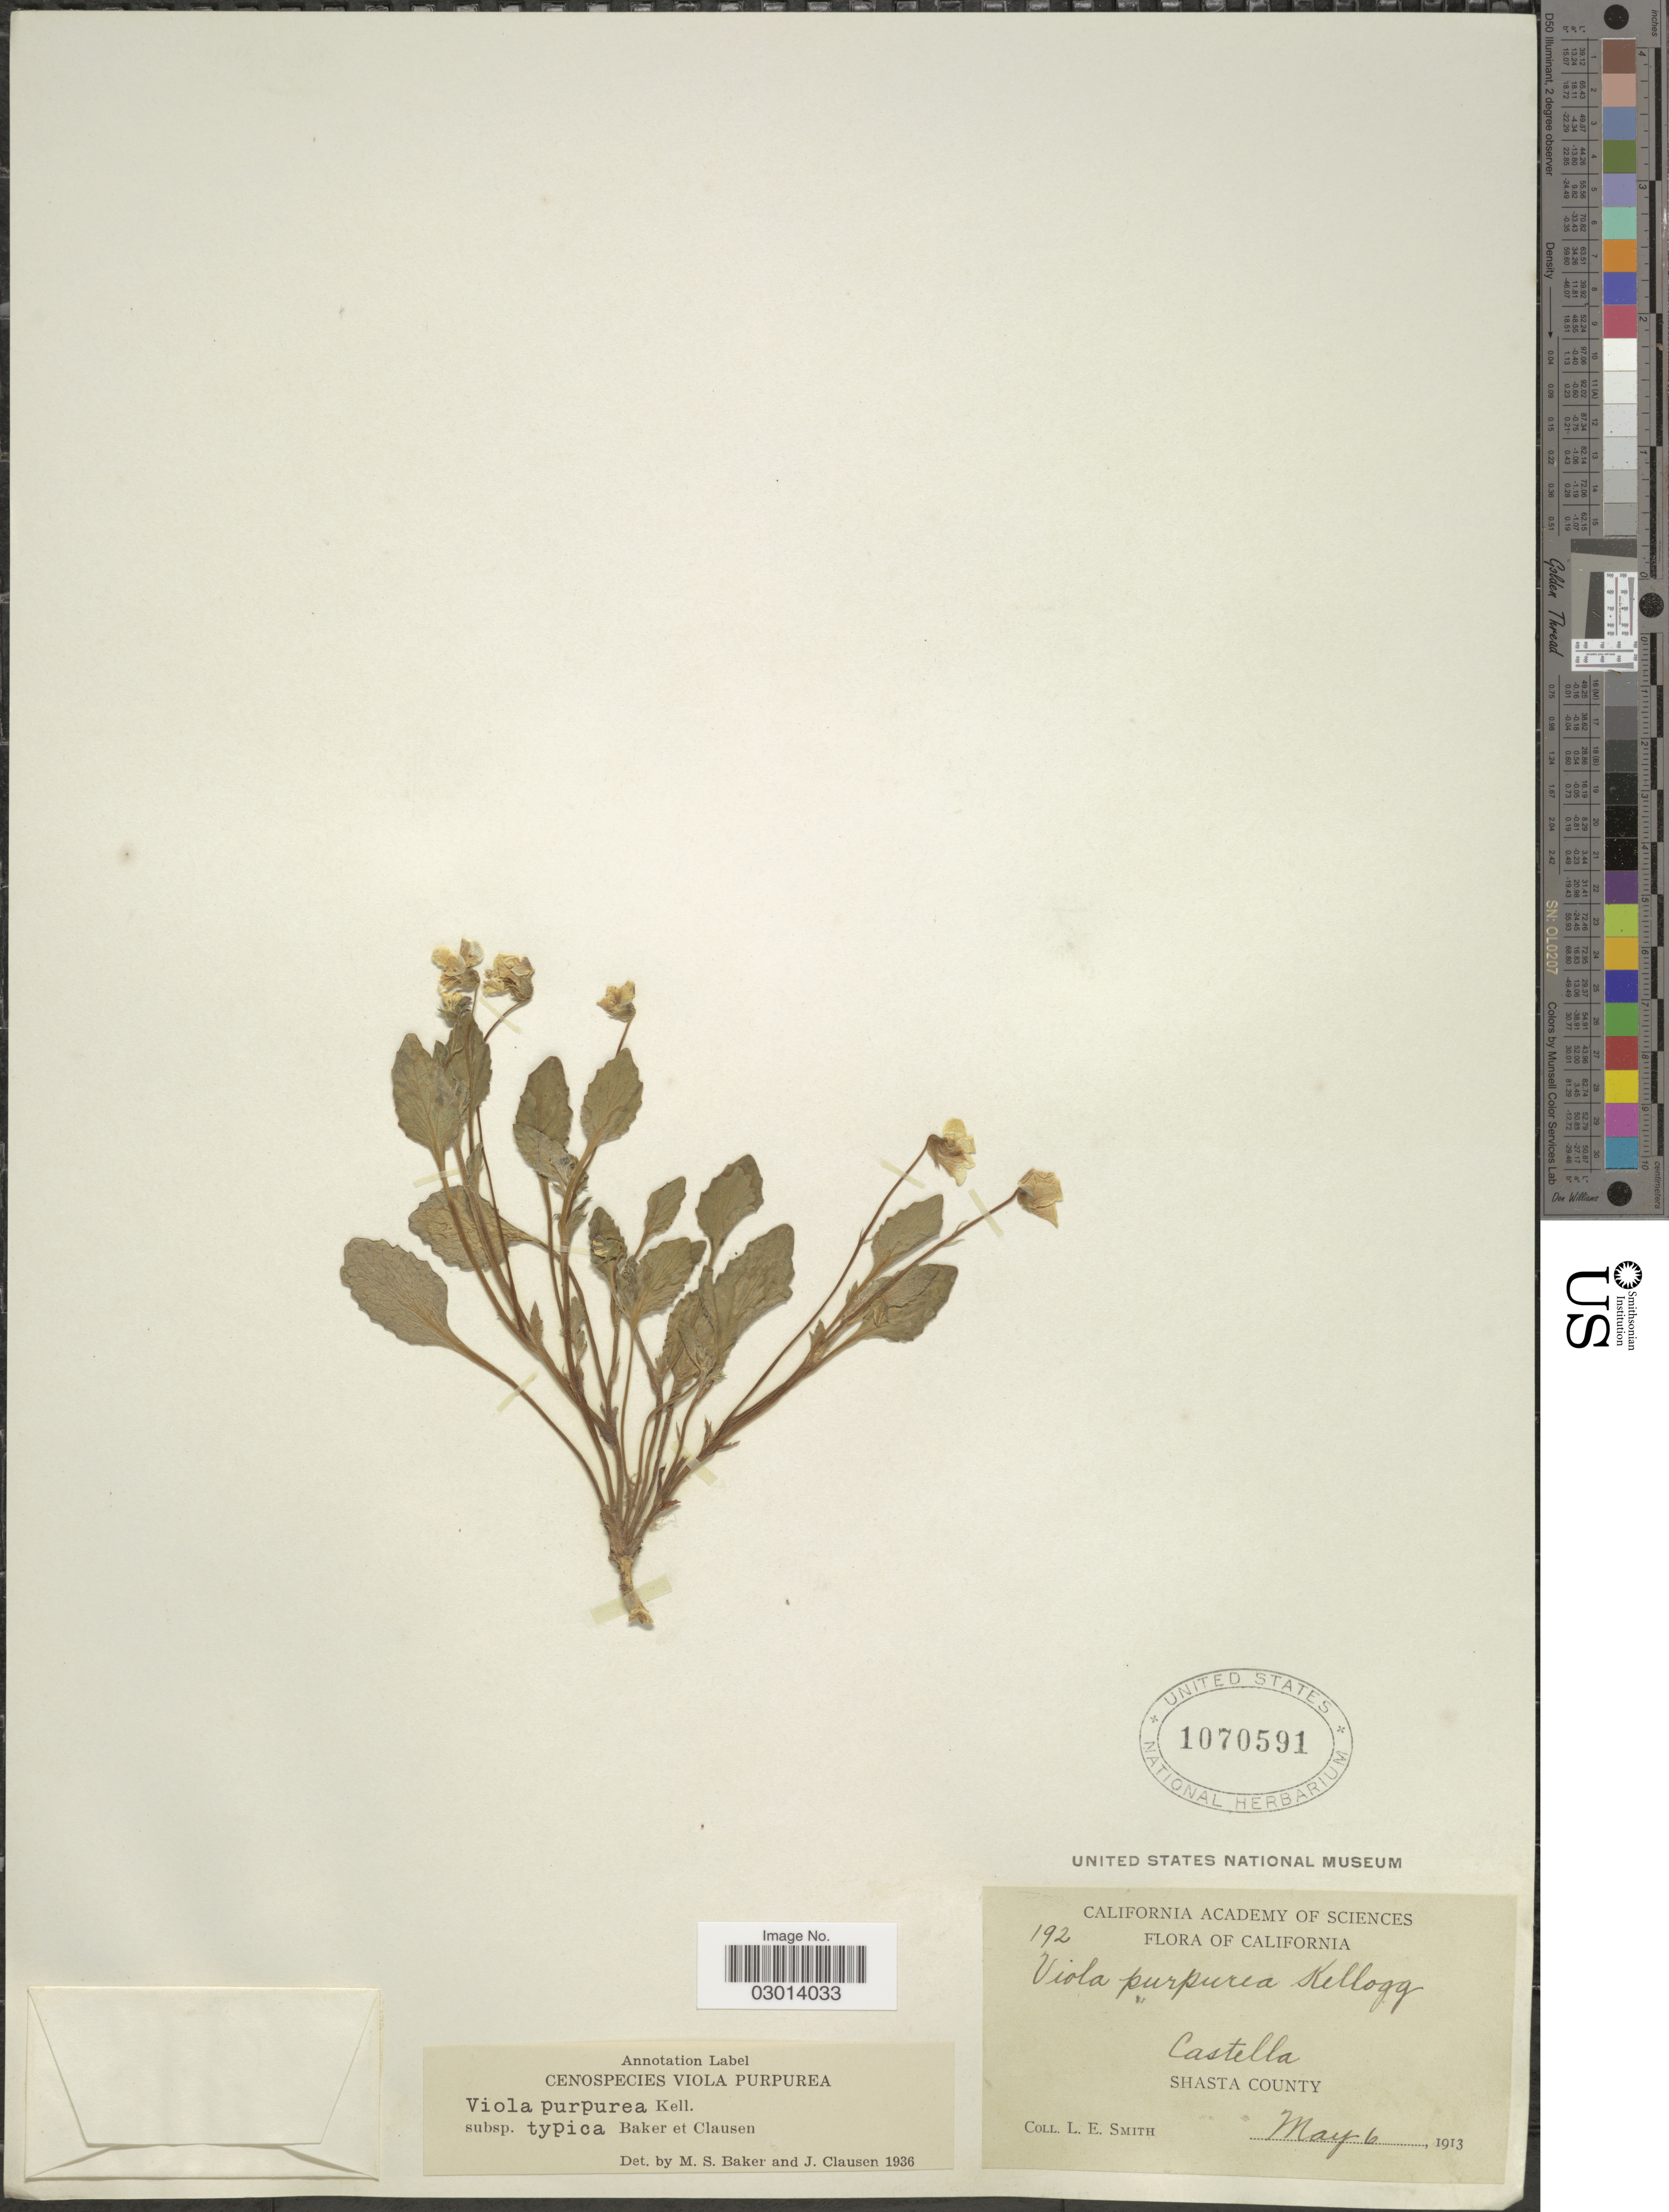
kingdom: Plantae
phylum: Tracheophyta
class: Magnoliopsida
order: Malpighiales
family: Violaceae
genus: Viola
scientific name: Viola purpurea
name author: Kellogg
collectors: L. E. Smith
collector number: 192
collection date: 1913-05-06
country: United States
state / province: California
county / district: Shasta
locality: Castella. Shasta County.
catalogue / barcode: US 1070591